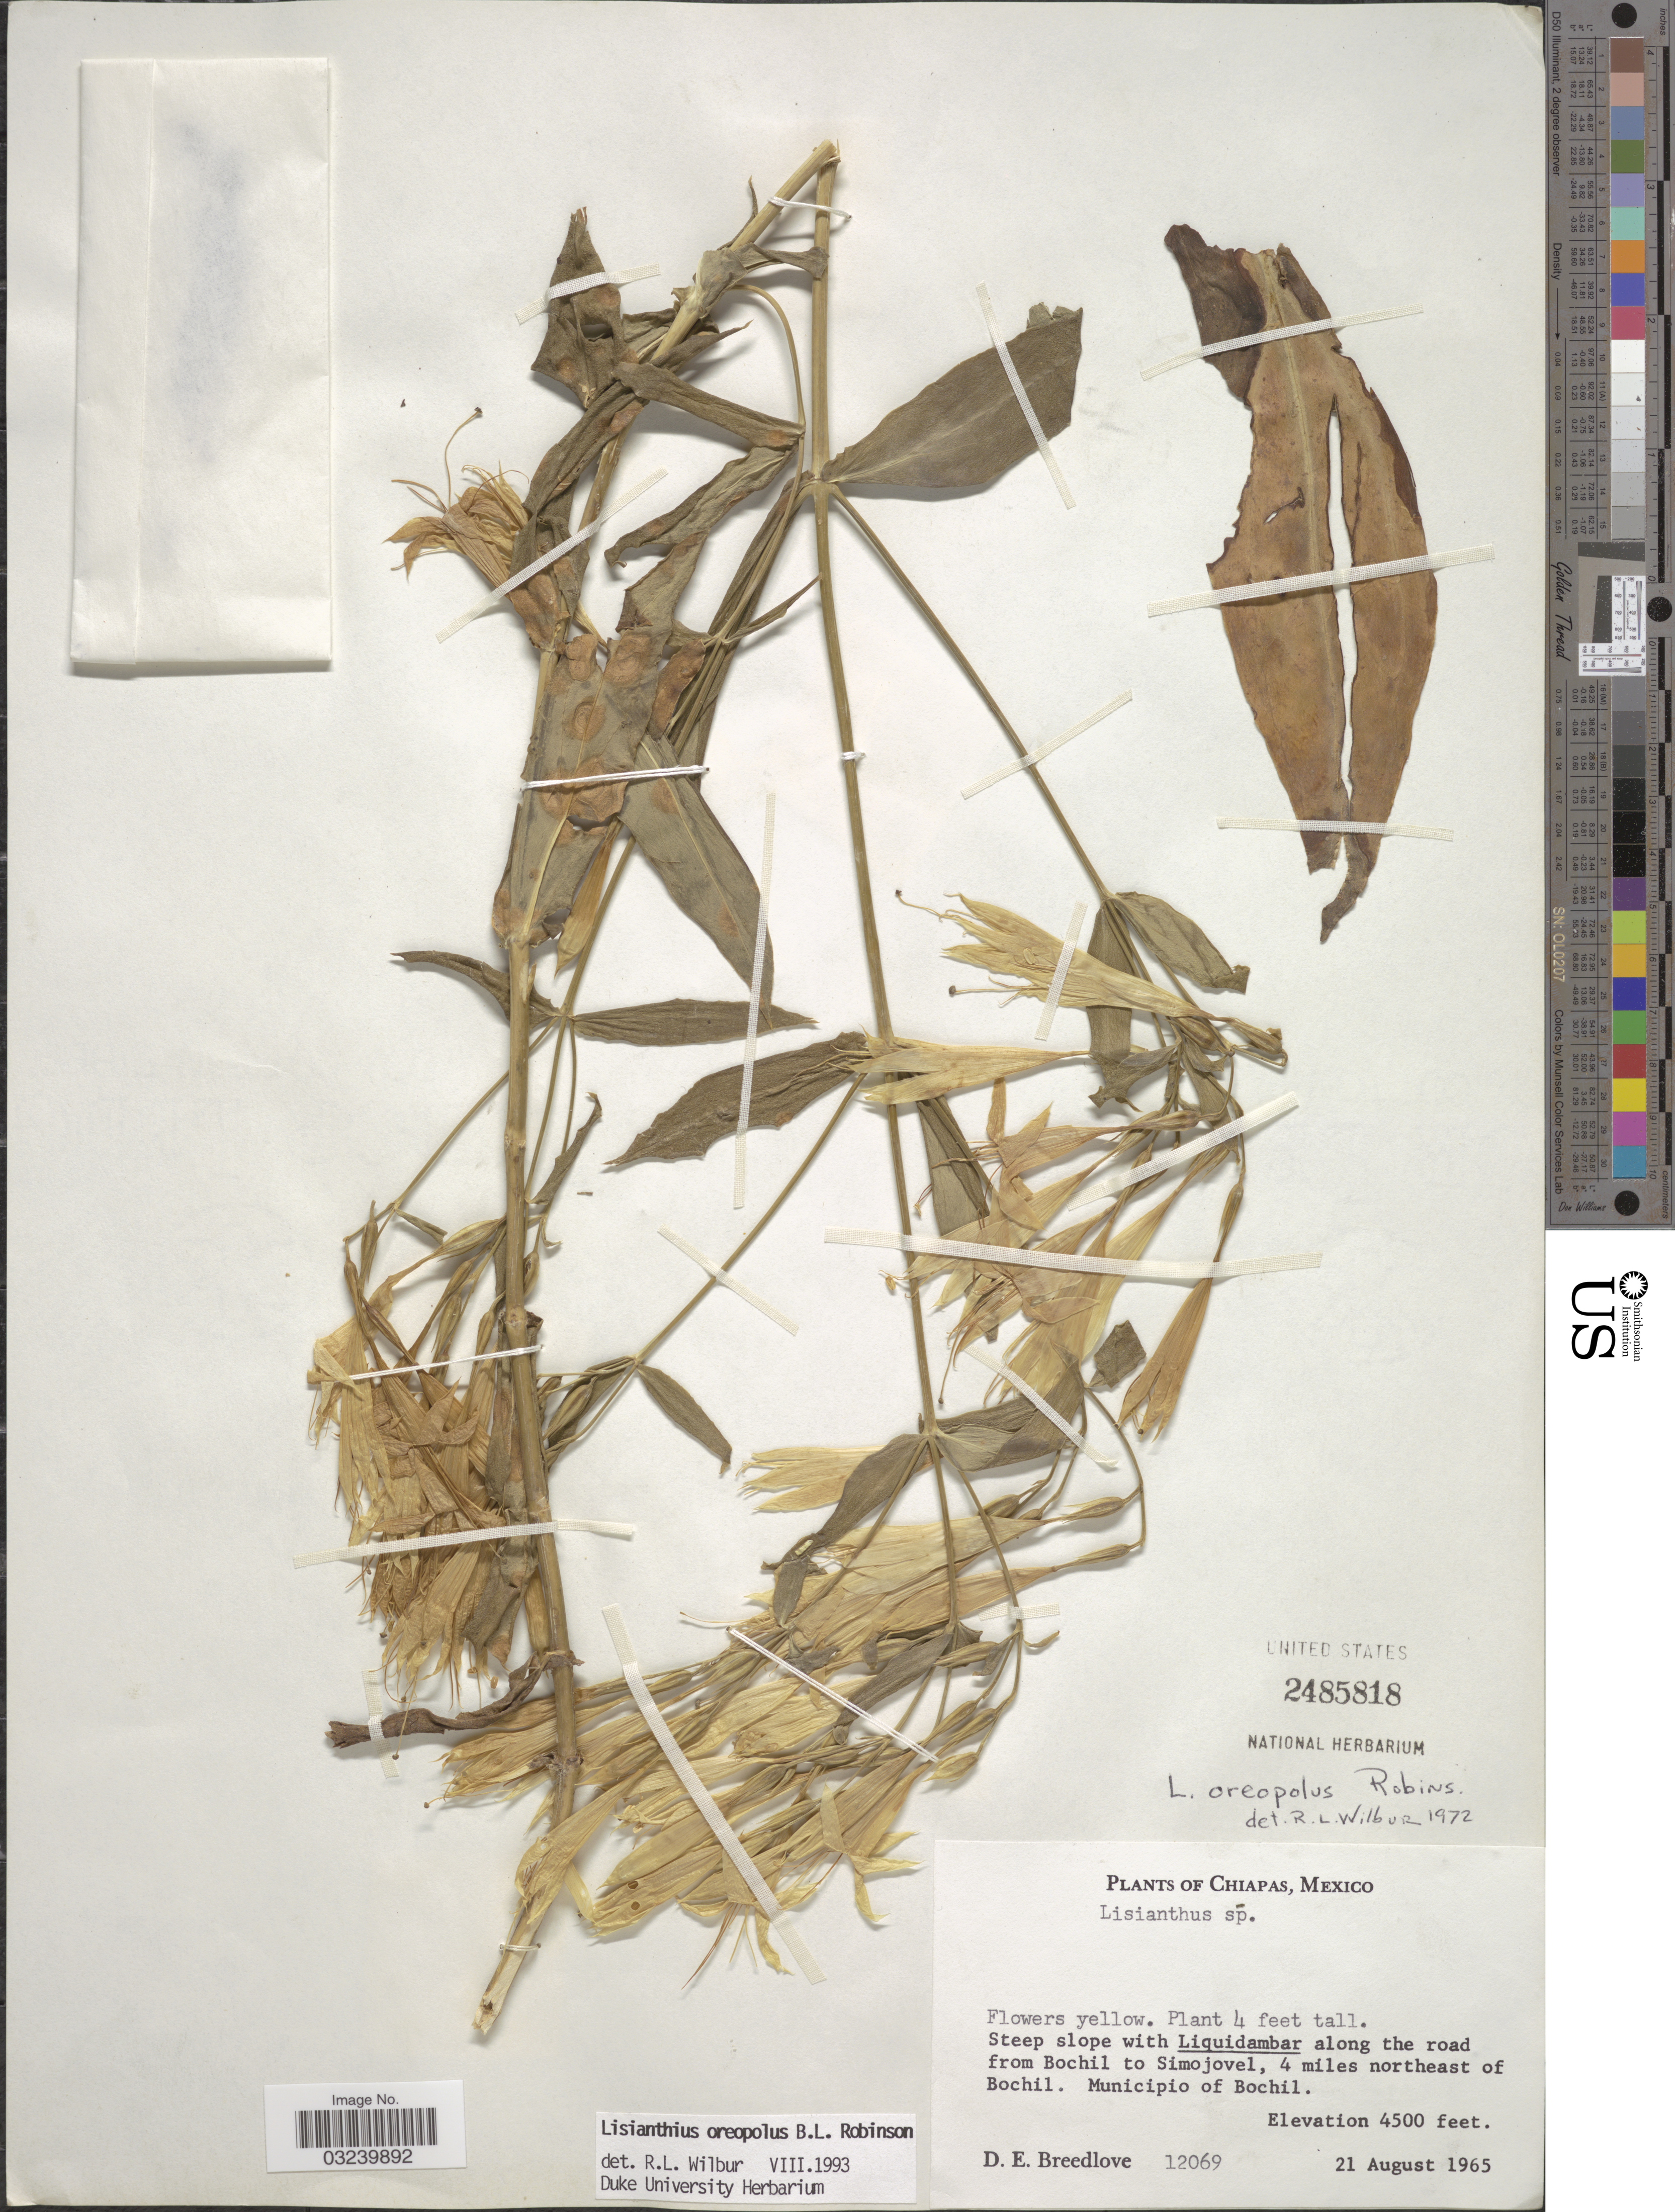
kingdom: Plantae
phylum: Tracheophyta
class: Magnoliopsida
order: Gentianales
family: Gentianaceae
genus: Lisianthius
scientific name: Lisianthius oreopolus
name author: B.L. Rob.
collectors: D. E. Breedlove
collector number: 12069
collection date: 1965-08-21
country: Mexico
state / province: Chiapas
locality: Along the road from Bochil to Simojovel, 4 miles northeast of Bochil, Municipio of Bochil.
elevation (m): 1372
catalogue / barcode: US 2485818